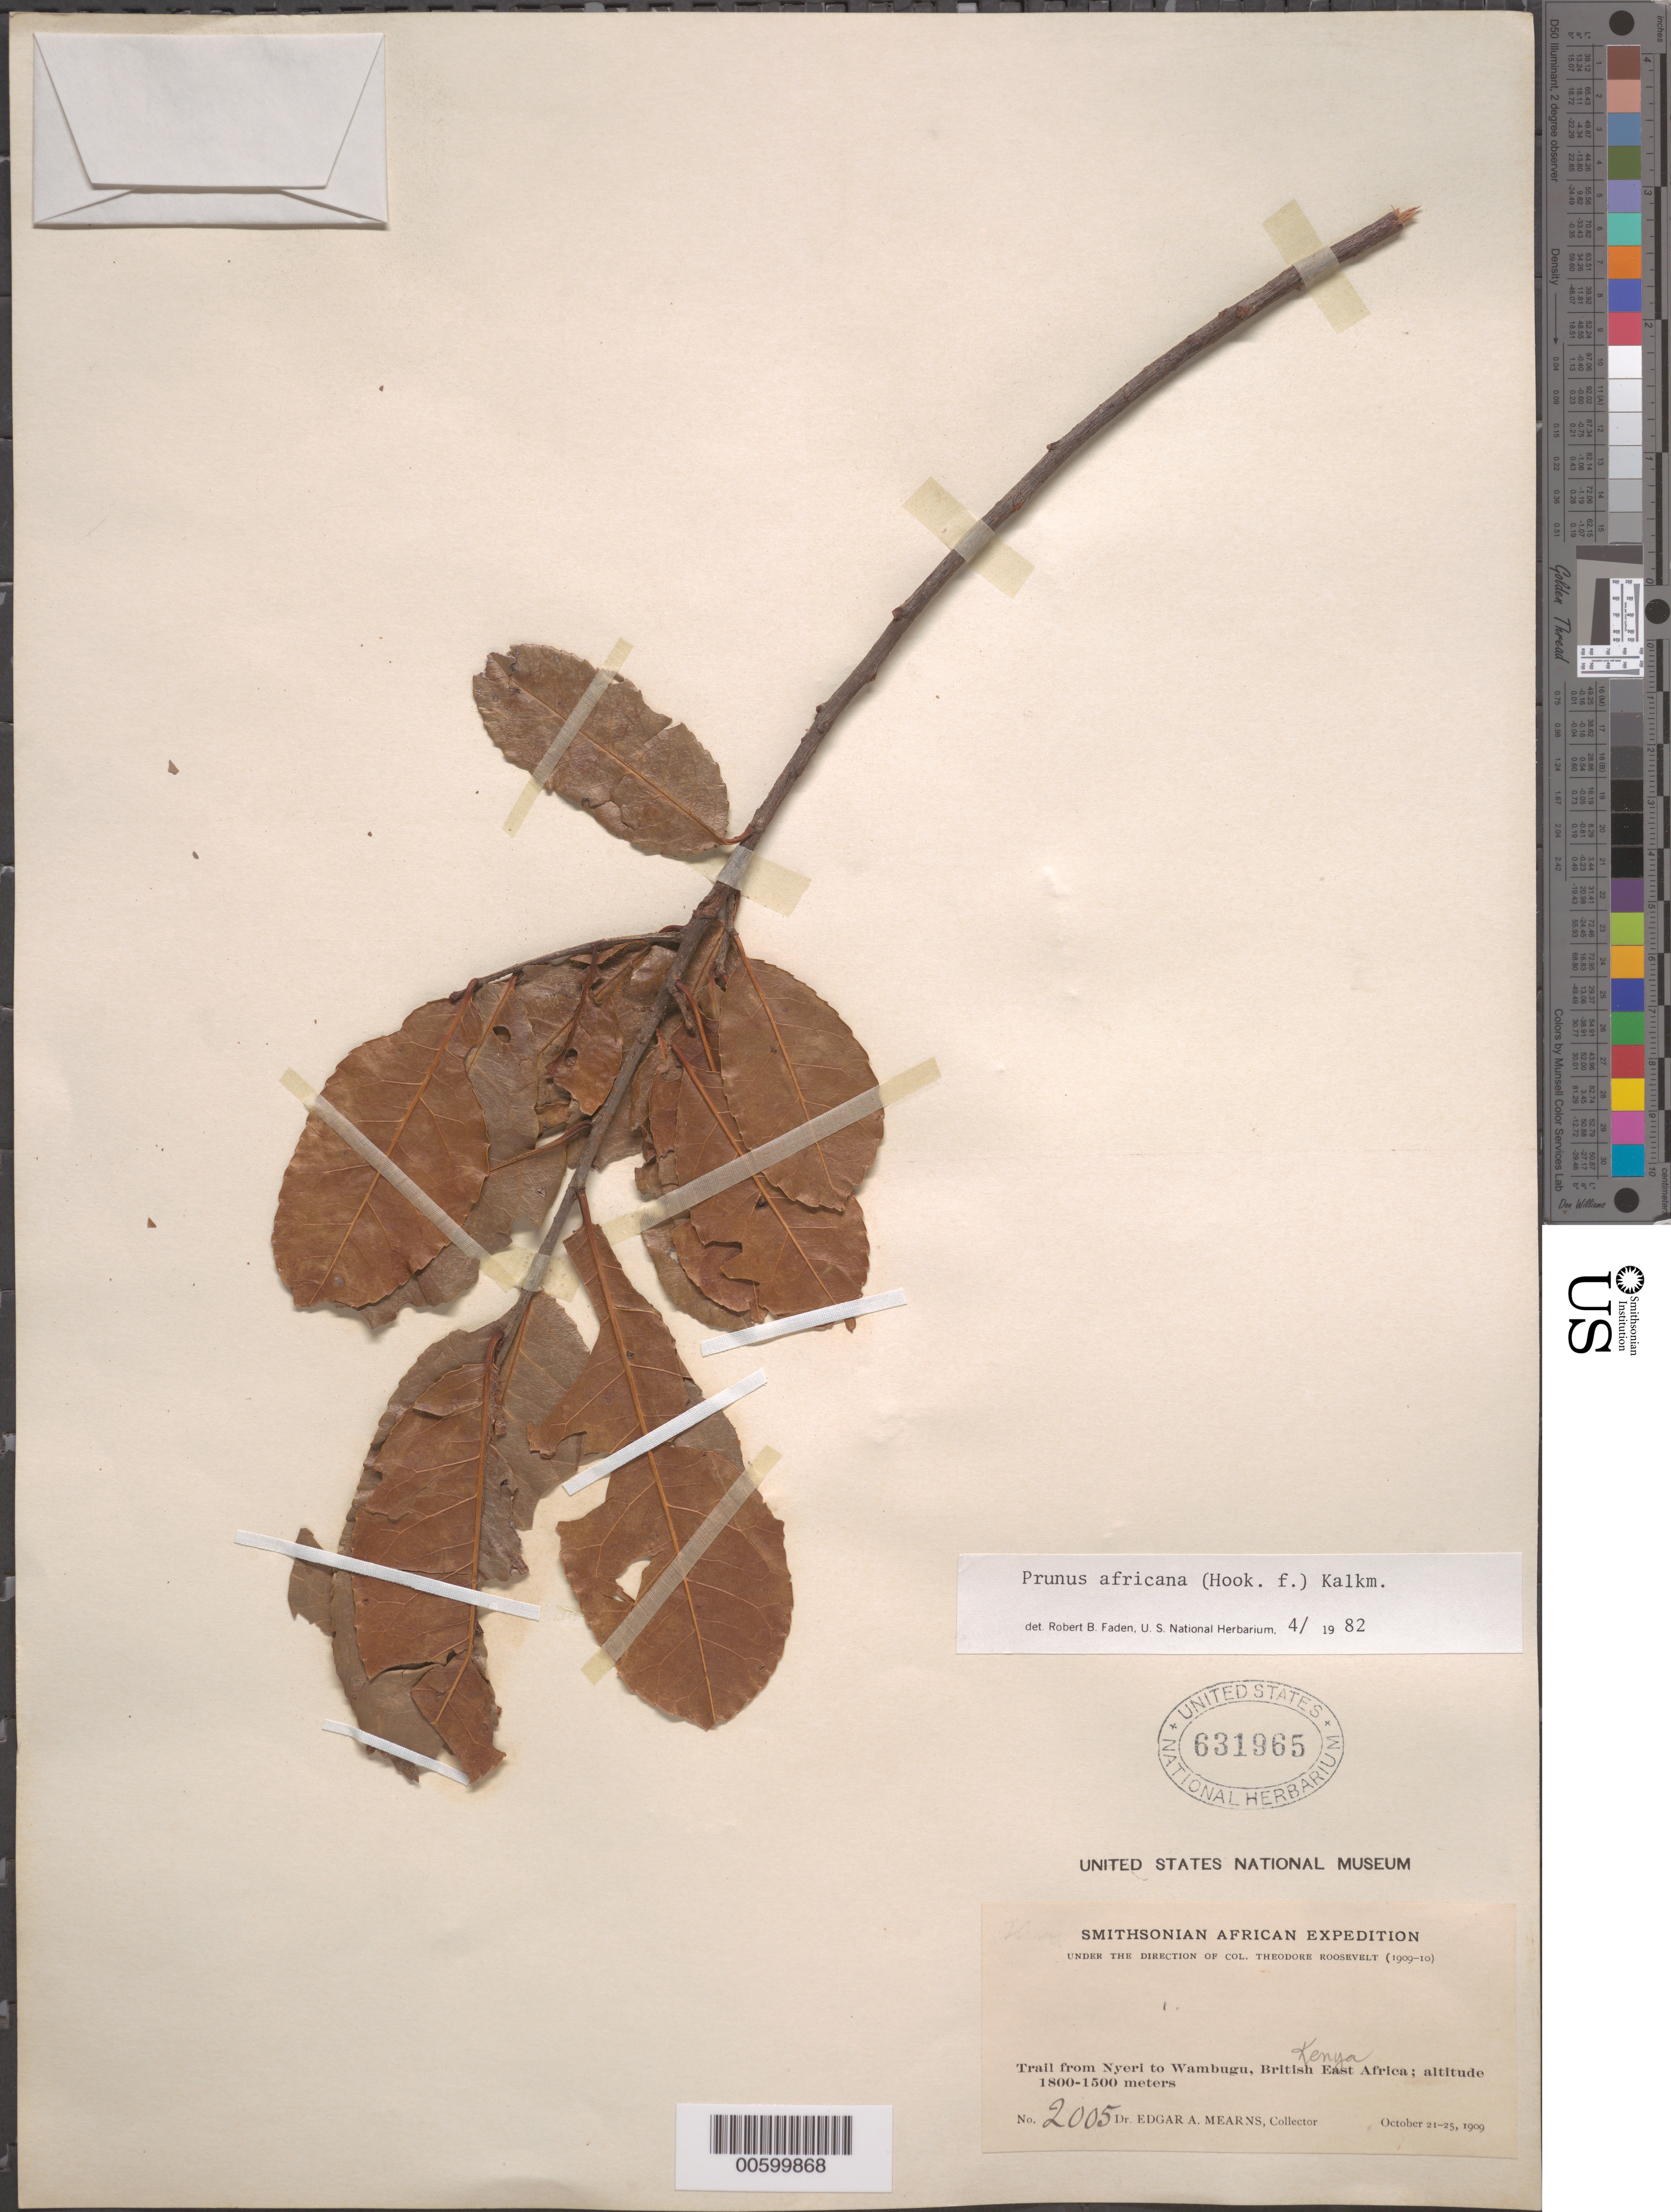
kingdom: Plantae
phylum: Tracheophyta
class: Magnoliopsida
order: Rosales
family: Rosaceae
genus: Prunus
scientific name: Prunus africana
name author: (Hook. f.) Kalkman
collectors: E. A. Mearns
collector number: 2005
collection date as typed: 21 Oct 1909 to 25 Oct 1909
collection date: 1909-10-21/1909-10-25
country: Kenya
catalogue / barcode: US 631965